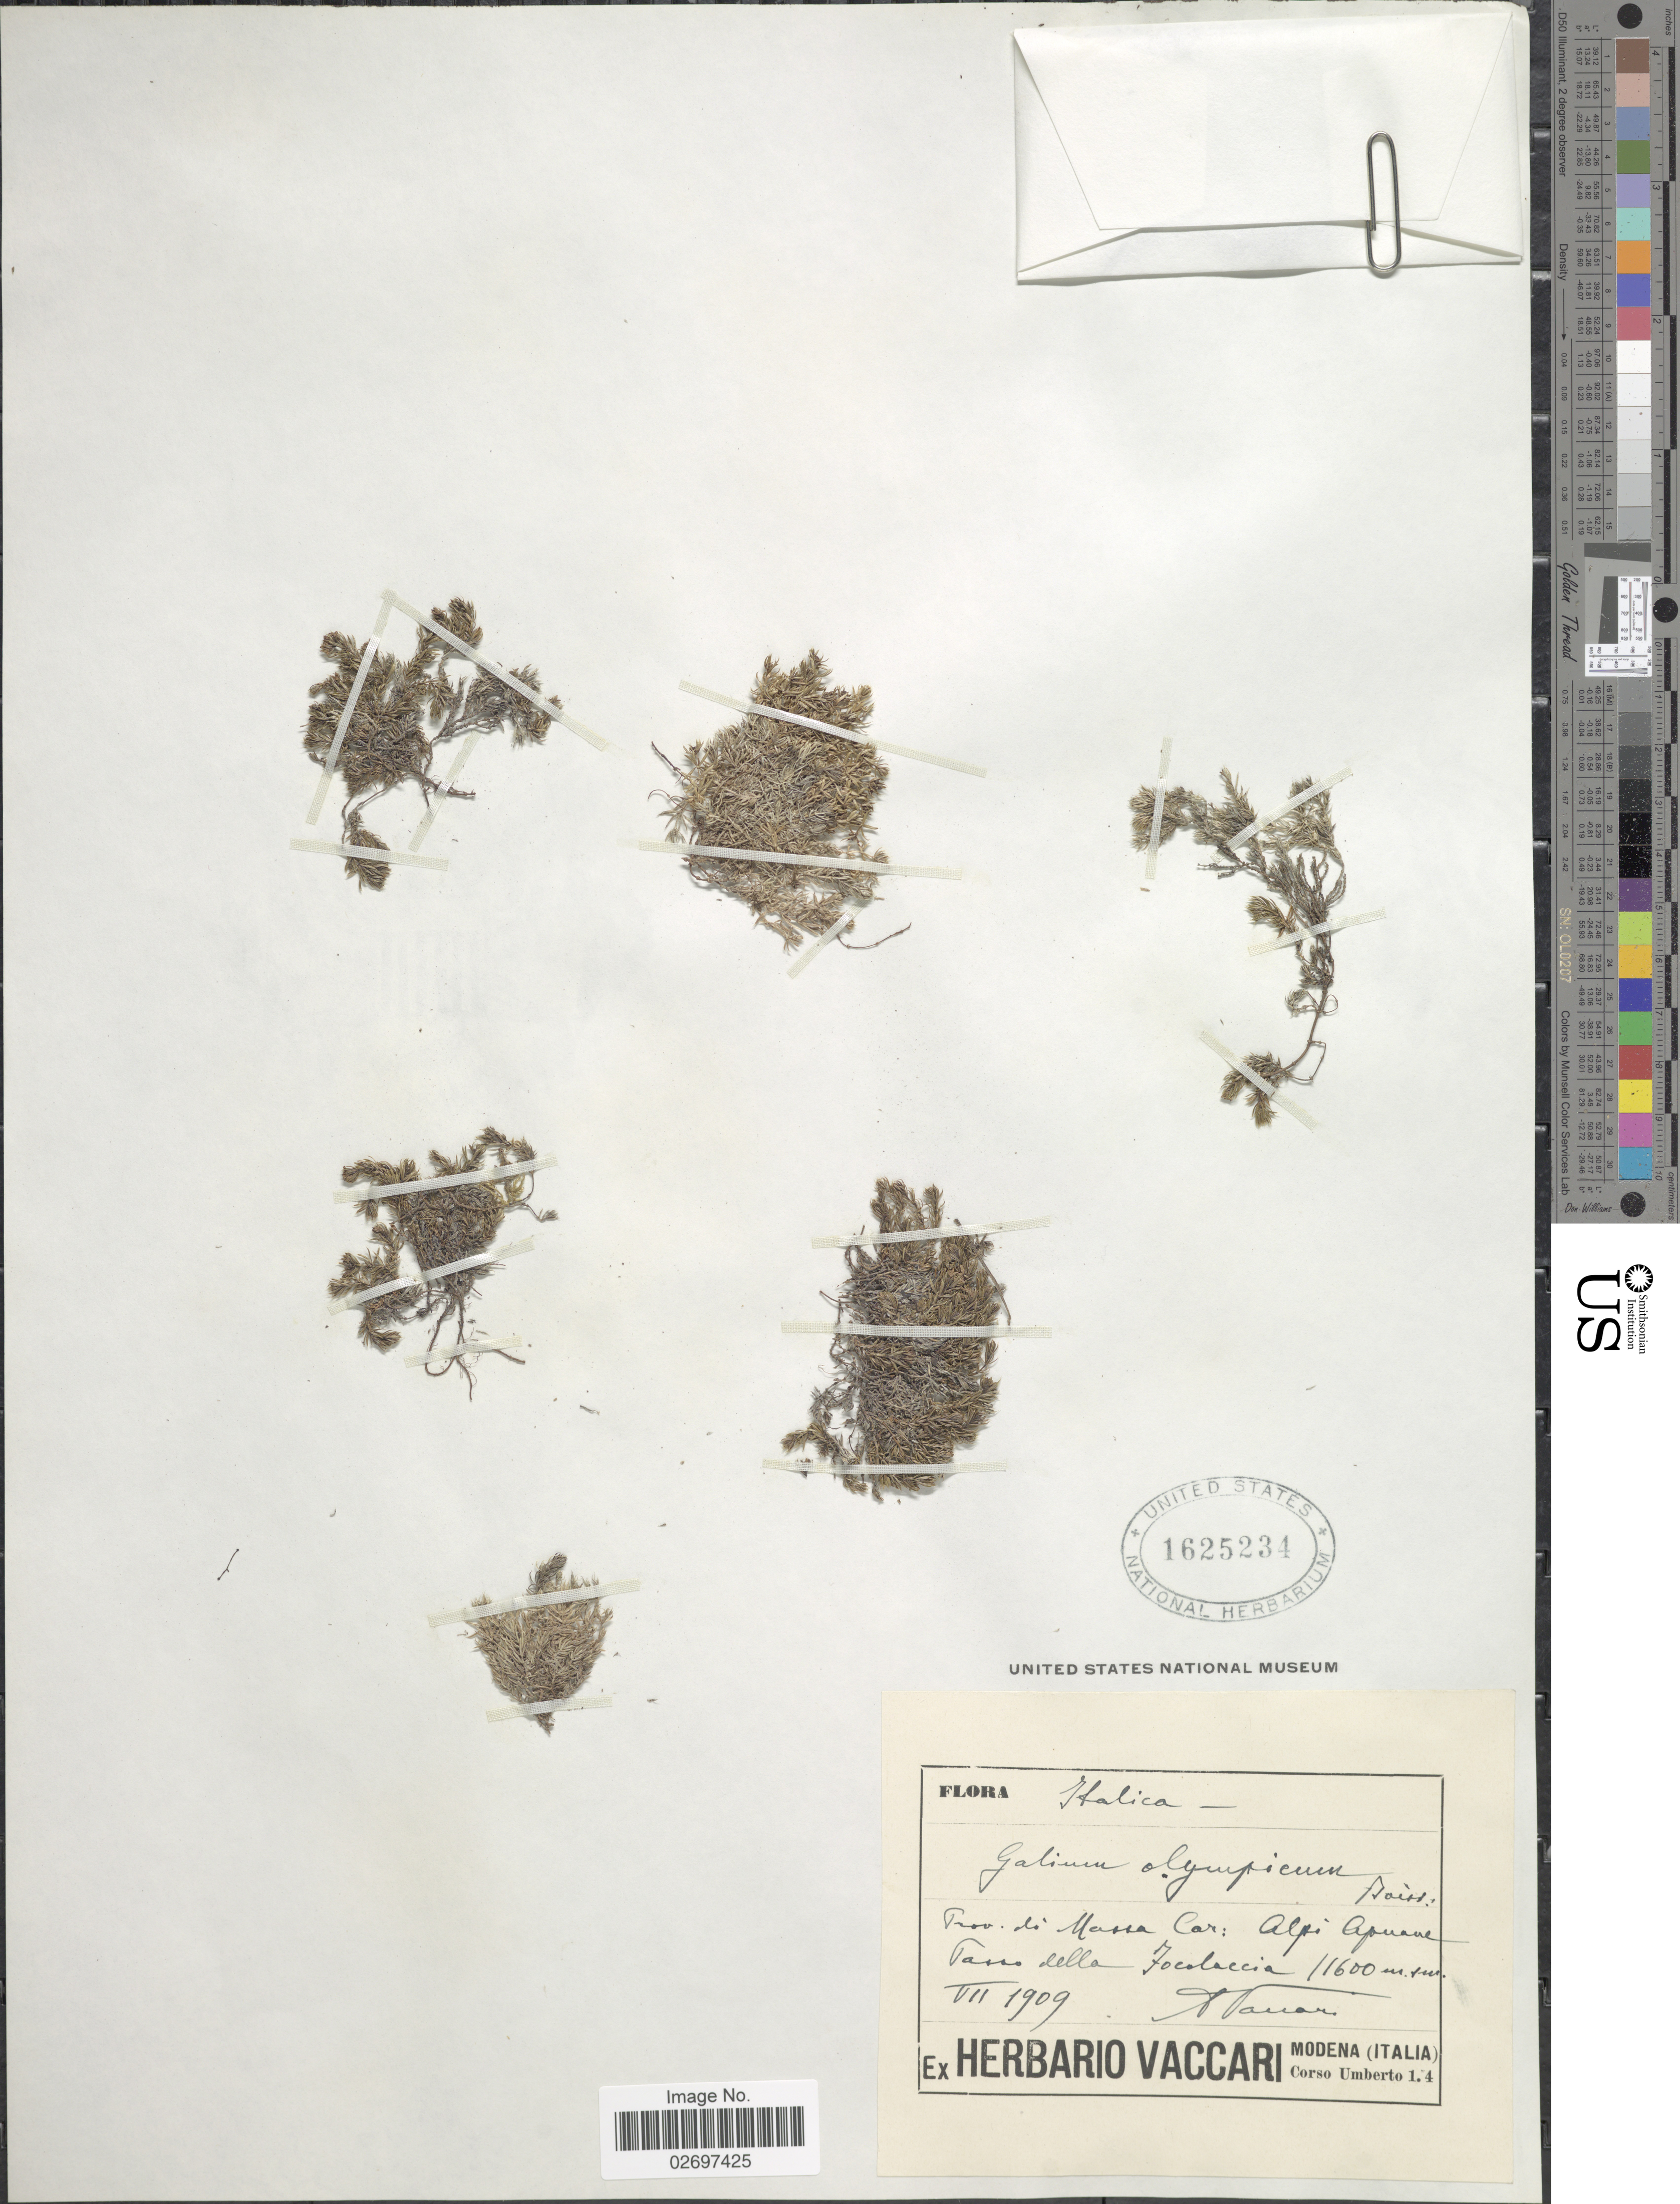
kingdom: Plantae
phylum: Tracheophyta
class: Magnoliopsida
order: Gentianales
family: Rubiaceae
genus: Galium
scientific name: Galium olympicum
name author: Boiss.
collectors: A. Vaccari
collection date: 1909-07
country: Italy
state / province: Tuscany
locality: Italica. Prov. di Massa Car: Alpi Apuane, Passo della Focolaccia.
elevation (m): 1600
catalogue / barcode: US 1625234